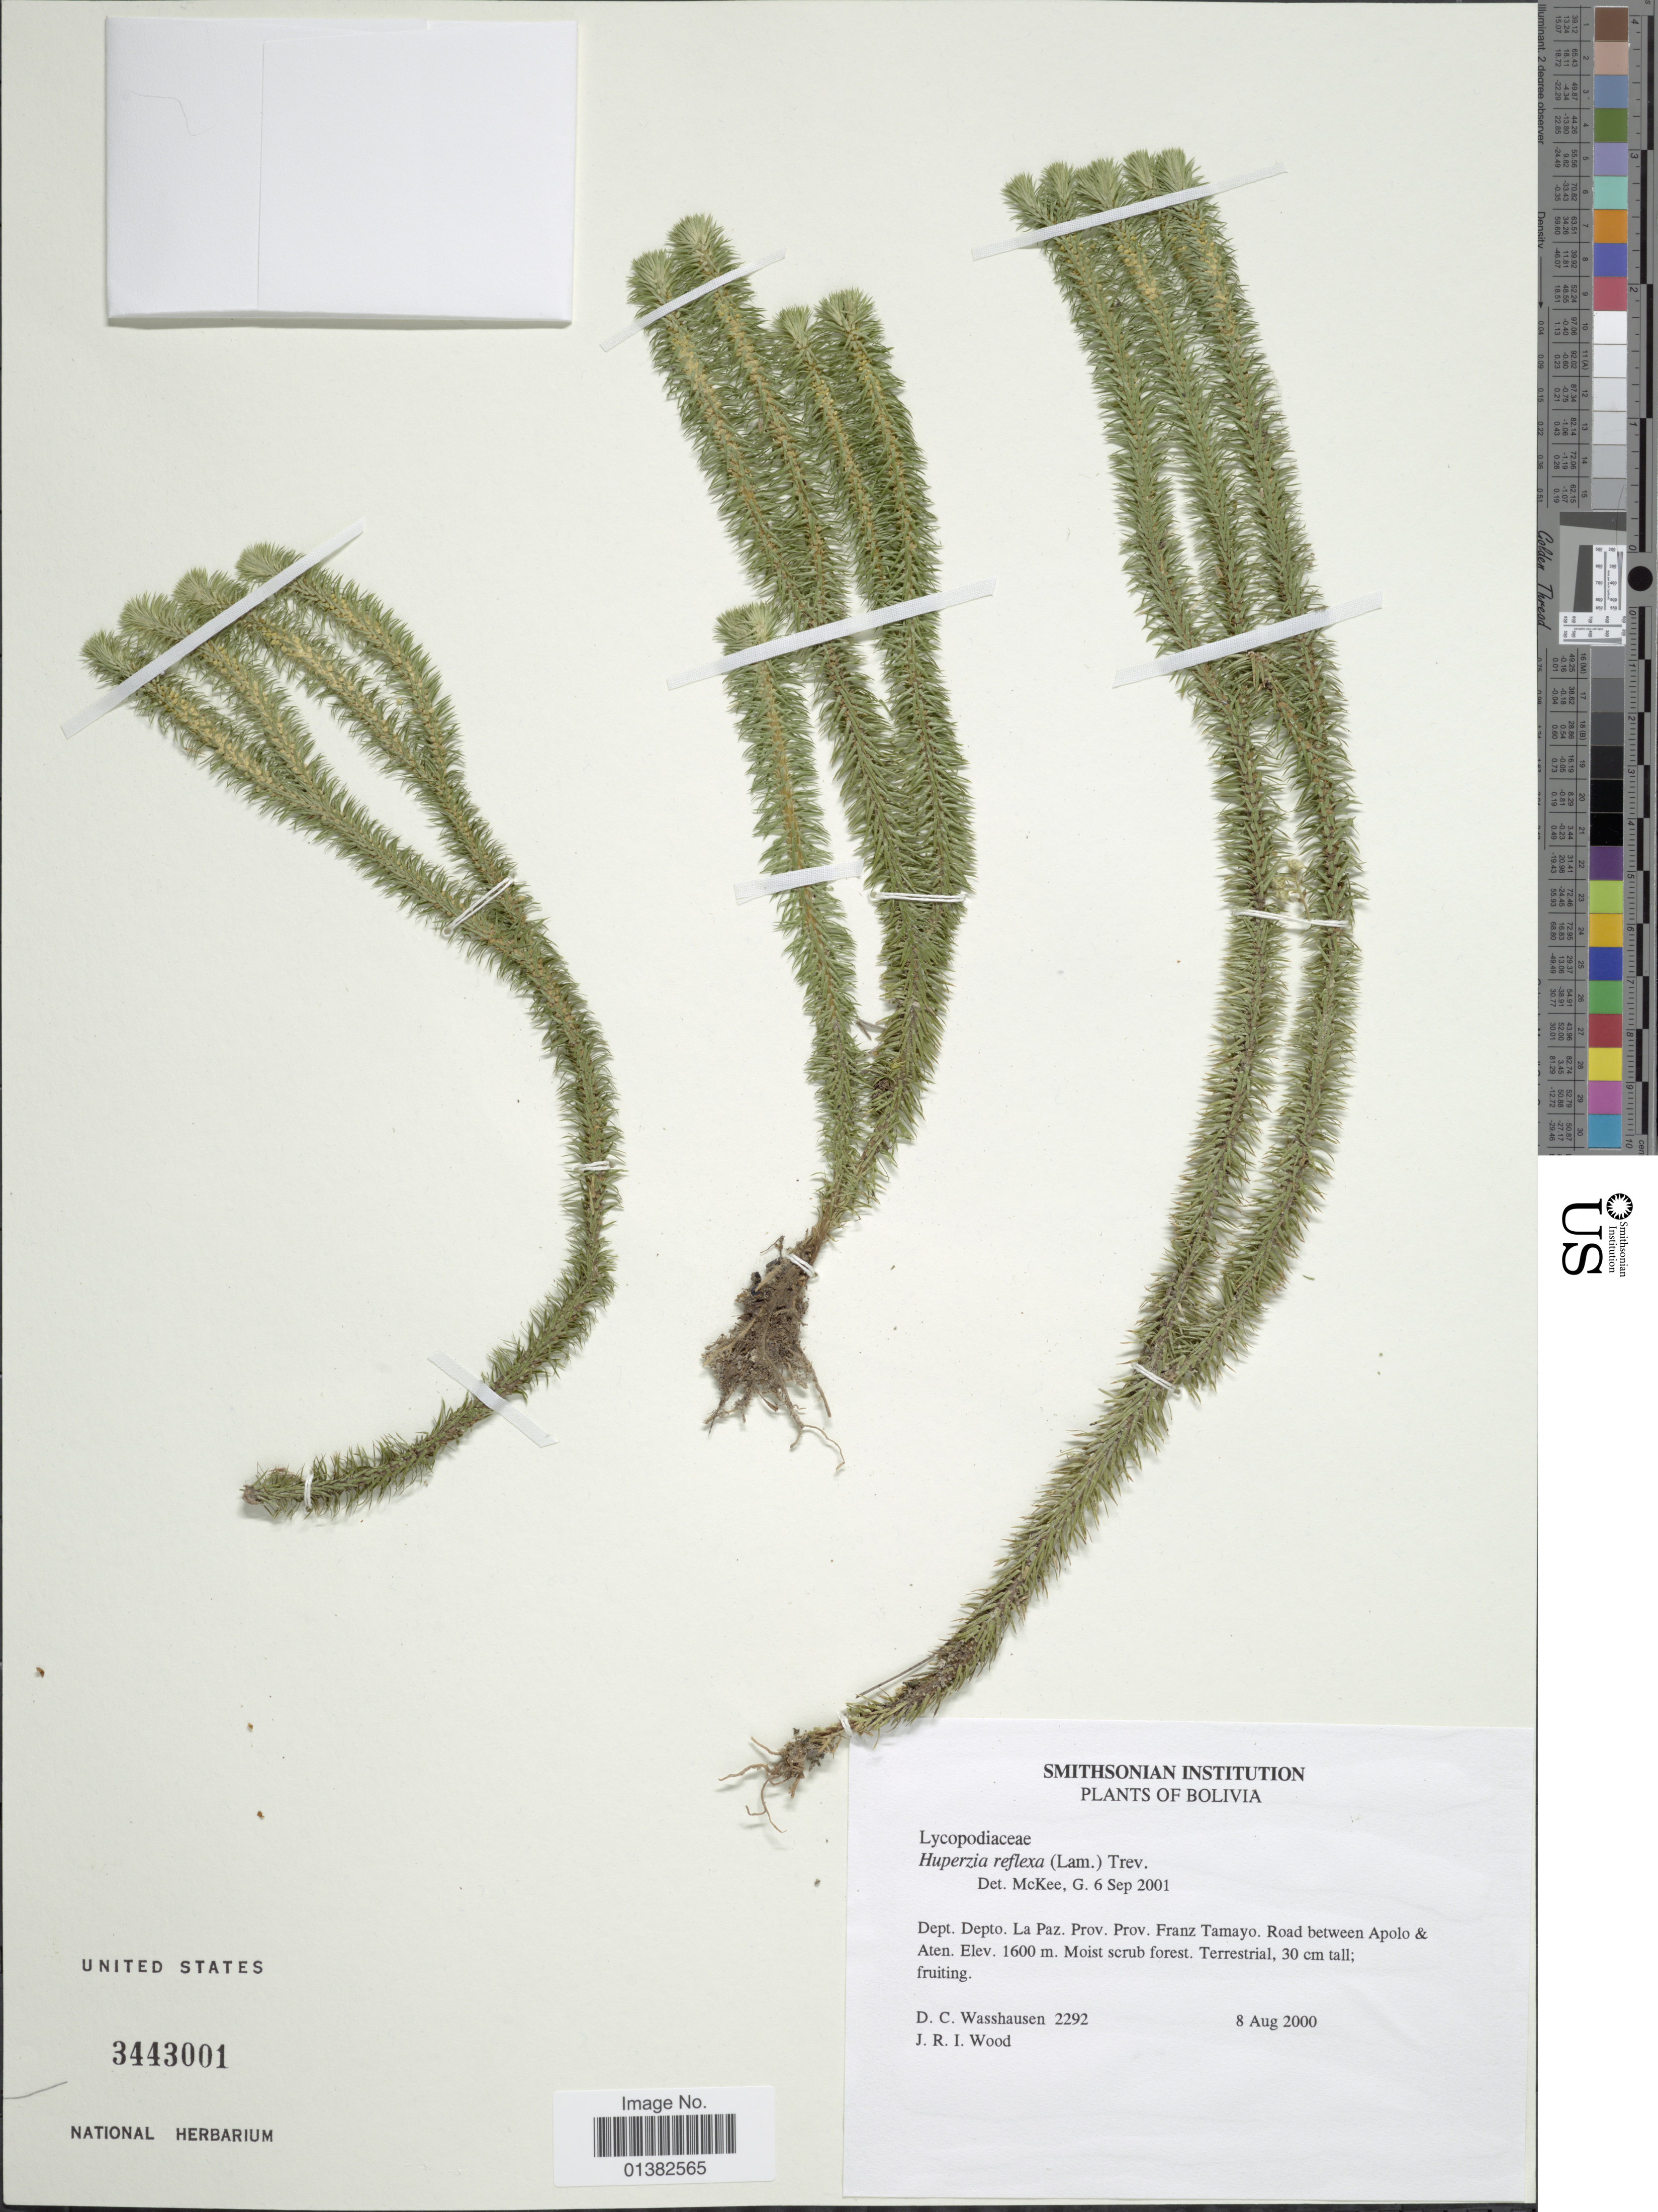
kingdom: Plantae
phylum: Tracheophyta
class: Lycopodiopsida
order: Lycopodiales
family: Lycopodiaceae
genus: Phlegmariurus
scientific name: Phlegmariurus reflexus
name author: (Lam.) B. Øllg.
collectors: D. C. Wasshausen & J. R. I. Wood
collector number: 2292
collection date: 2000-08-08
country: Bolivia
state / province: La Paz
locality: Prov. Prov. Franz Tamayo. Road between Apolo & Aten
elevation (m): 1600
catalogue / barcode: US 3443001